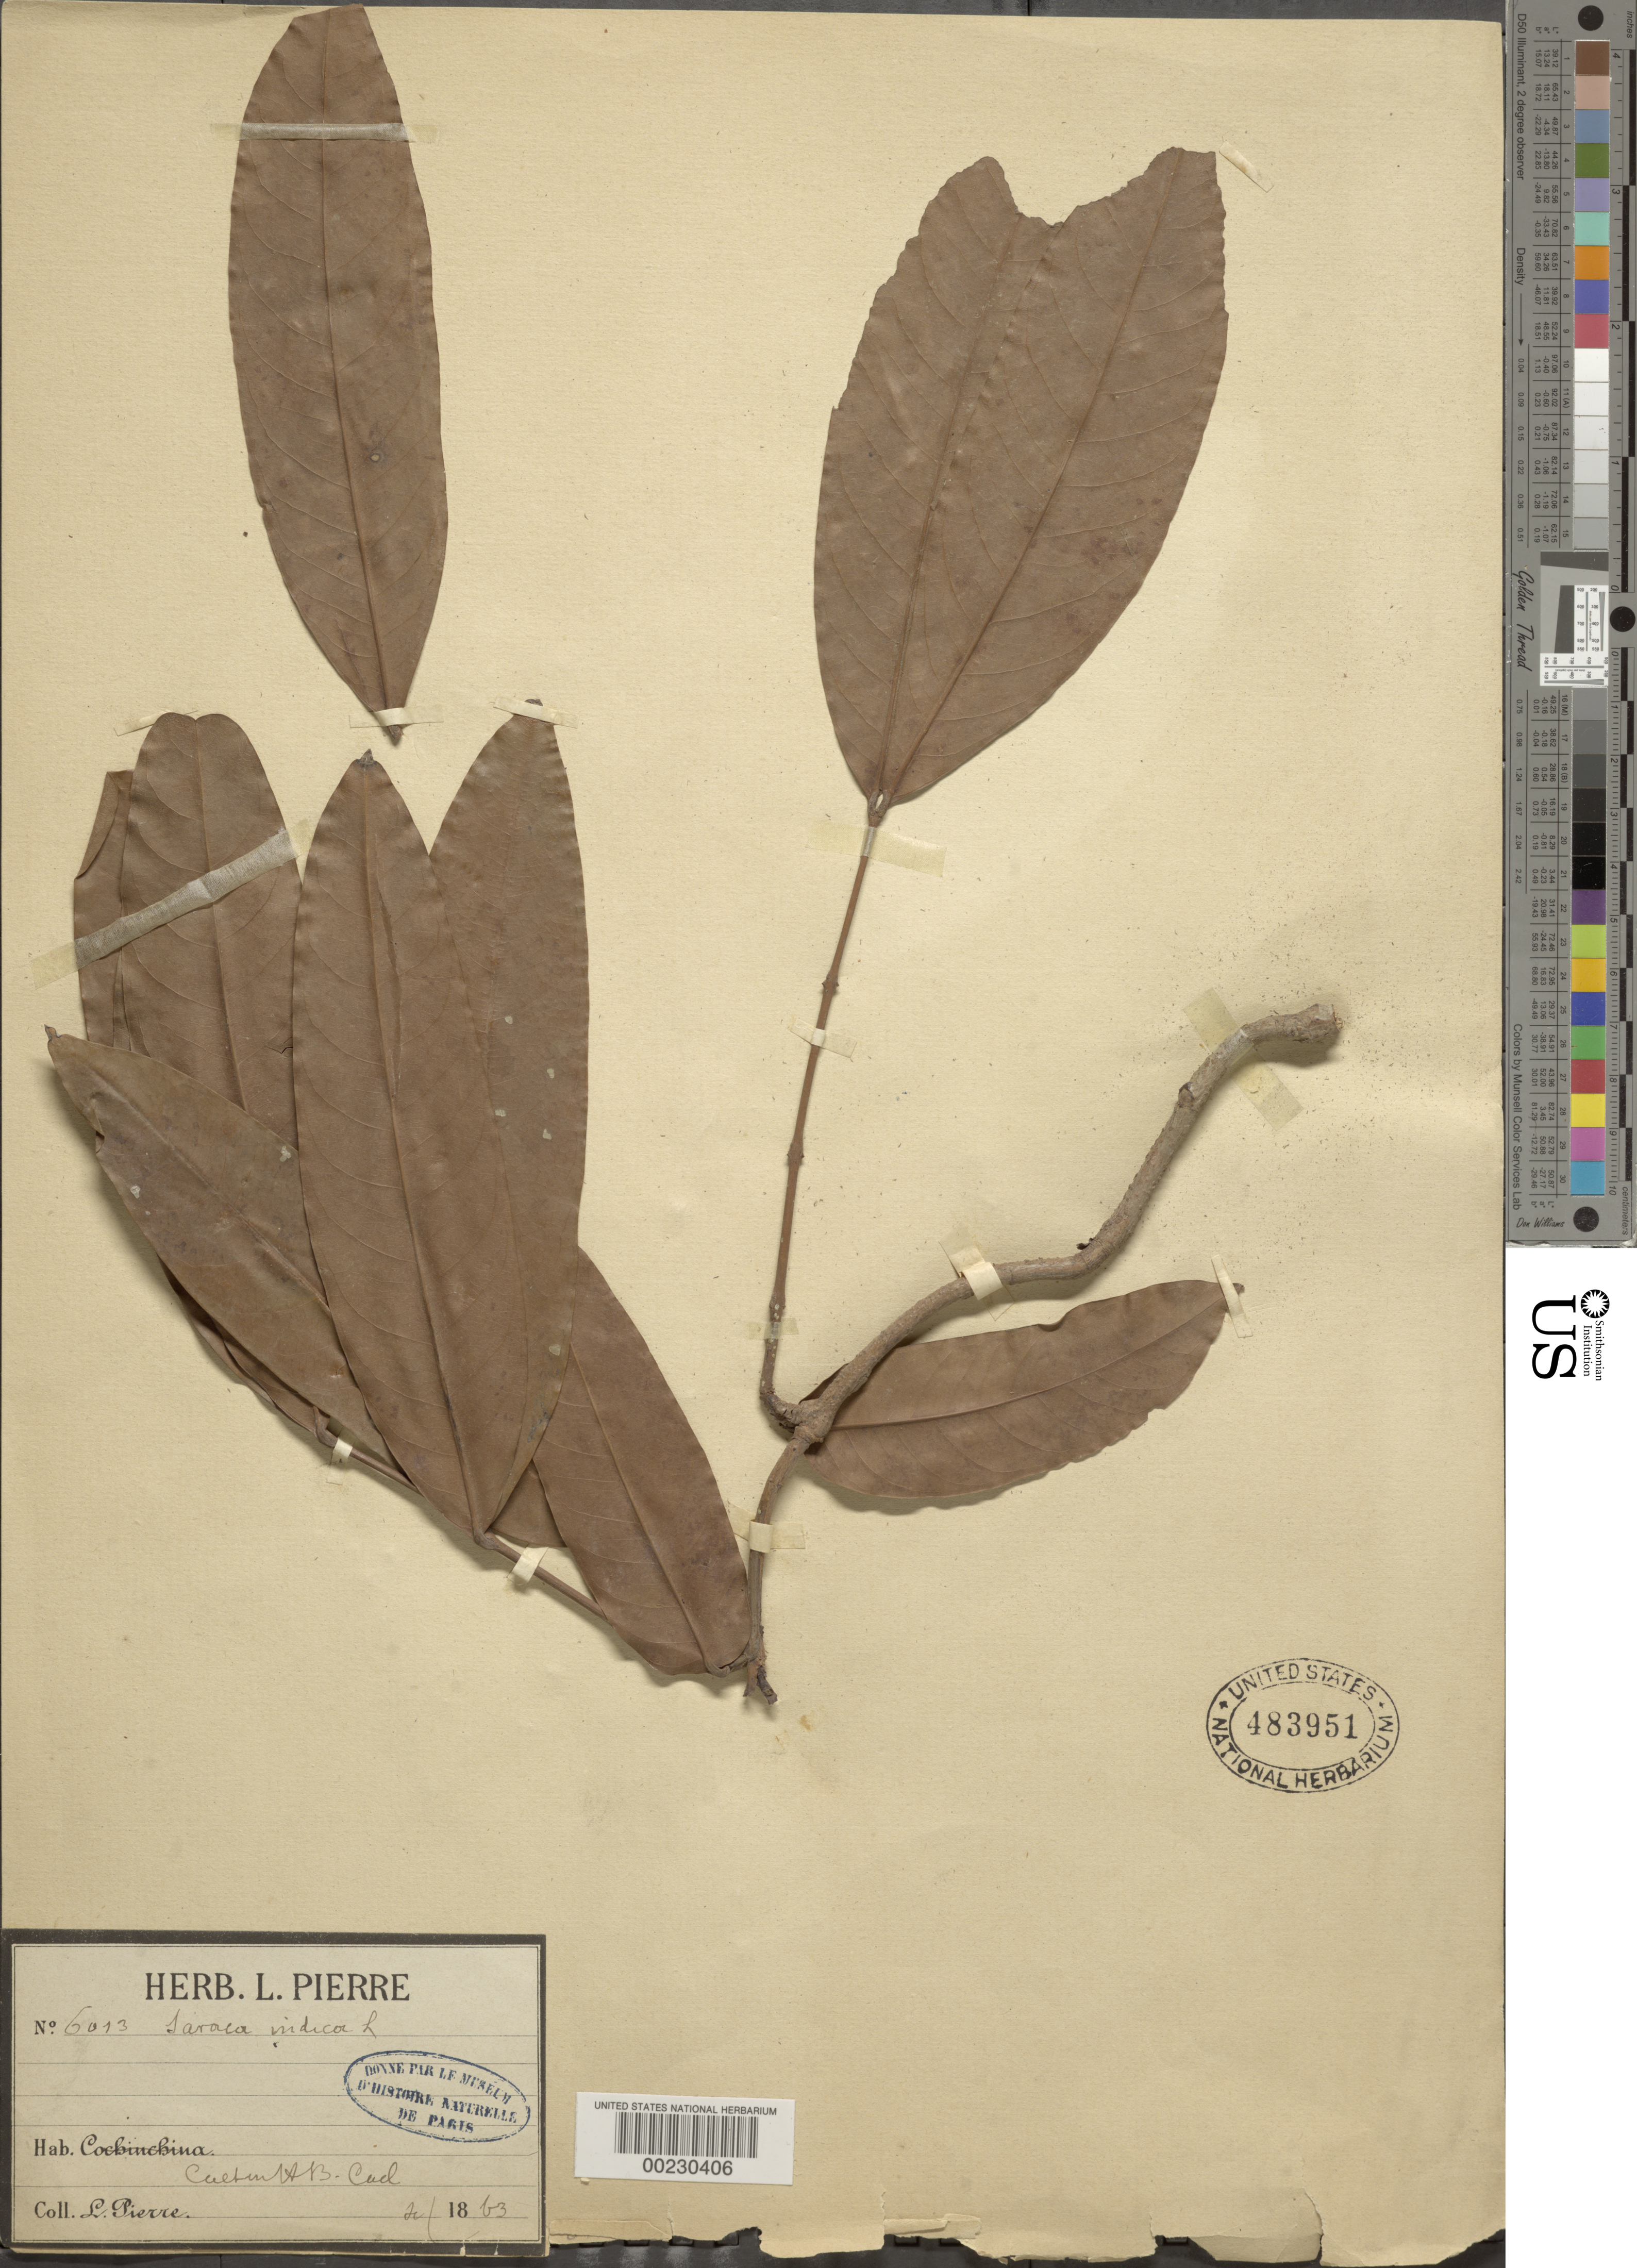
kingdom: Plantae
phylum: Tracheophyta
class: Magnoliopsida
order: Fabales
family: Fabaceae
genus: Saraca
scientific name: Saraca indica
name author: L.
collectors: J. Pierre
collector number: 6013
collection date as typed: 1863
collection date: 1863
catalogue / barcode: US 483951